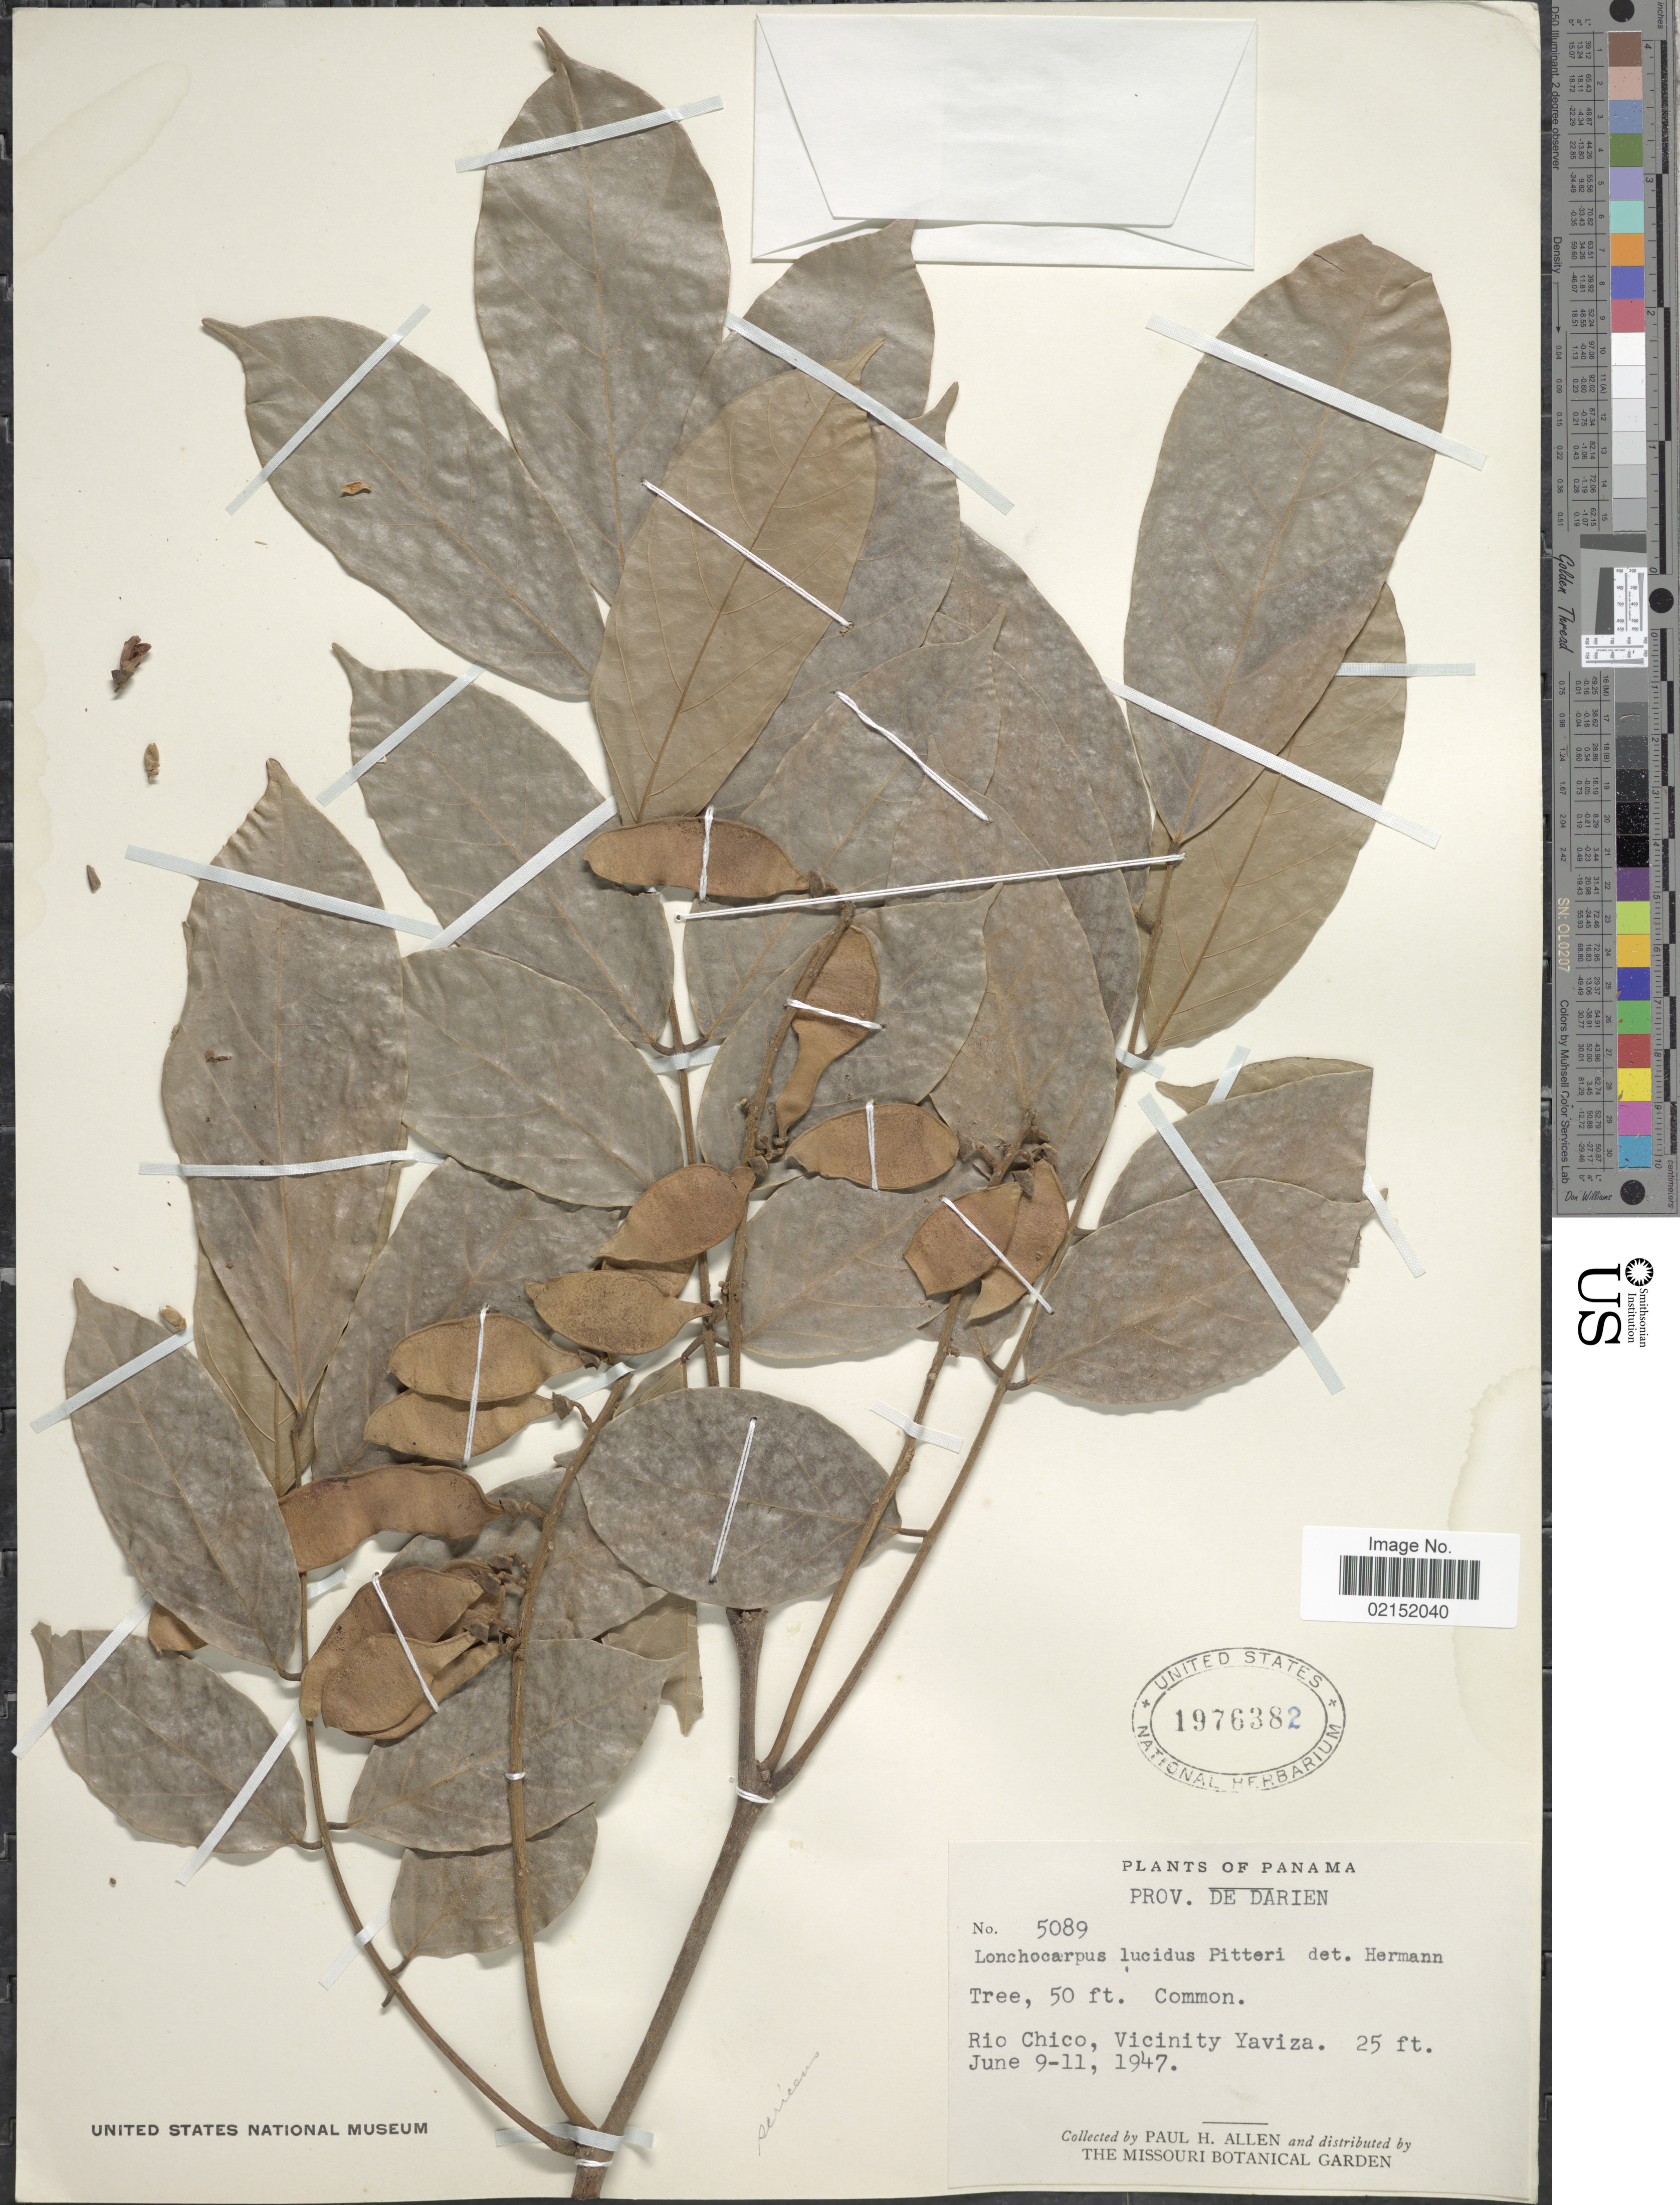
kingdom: Plantae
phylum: Tracheophyta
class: Magnoliopsida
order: Fabales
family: Fabaceae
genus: Lonchocarpus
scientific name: Lonchocarpus sericeus var. glabrescens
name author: Benth.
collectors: P. H. Allen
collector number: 5089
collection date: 1947-06-09/1947-06-11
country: Panama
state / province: Darién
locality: Prov. De Darien, Rio Chico, Vicinity of Yaviza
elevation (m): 8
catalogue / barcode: US 1976382